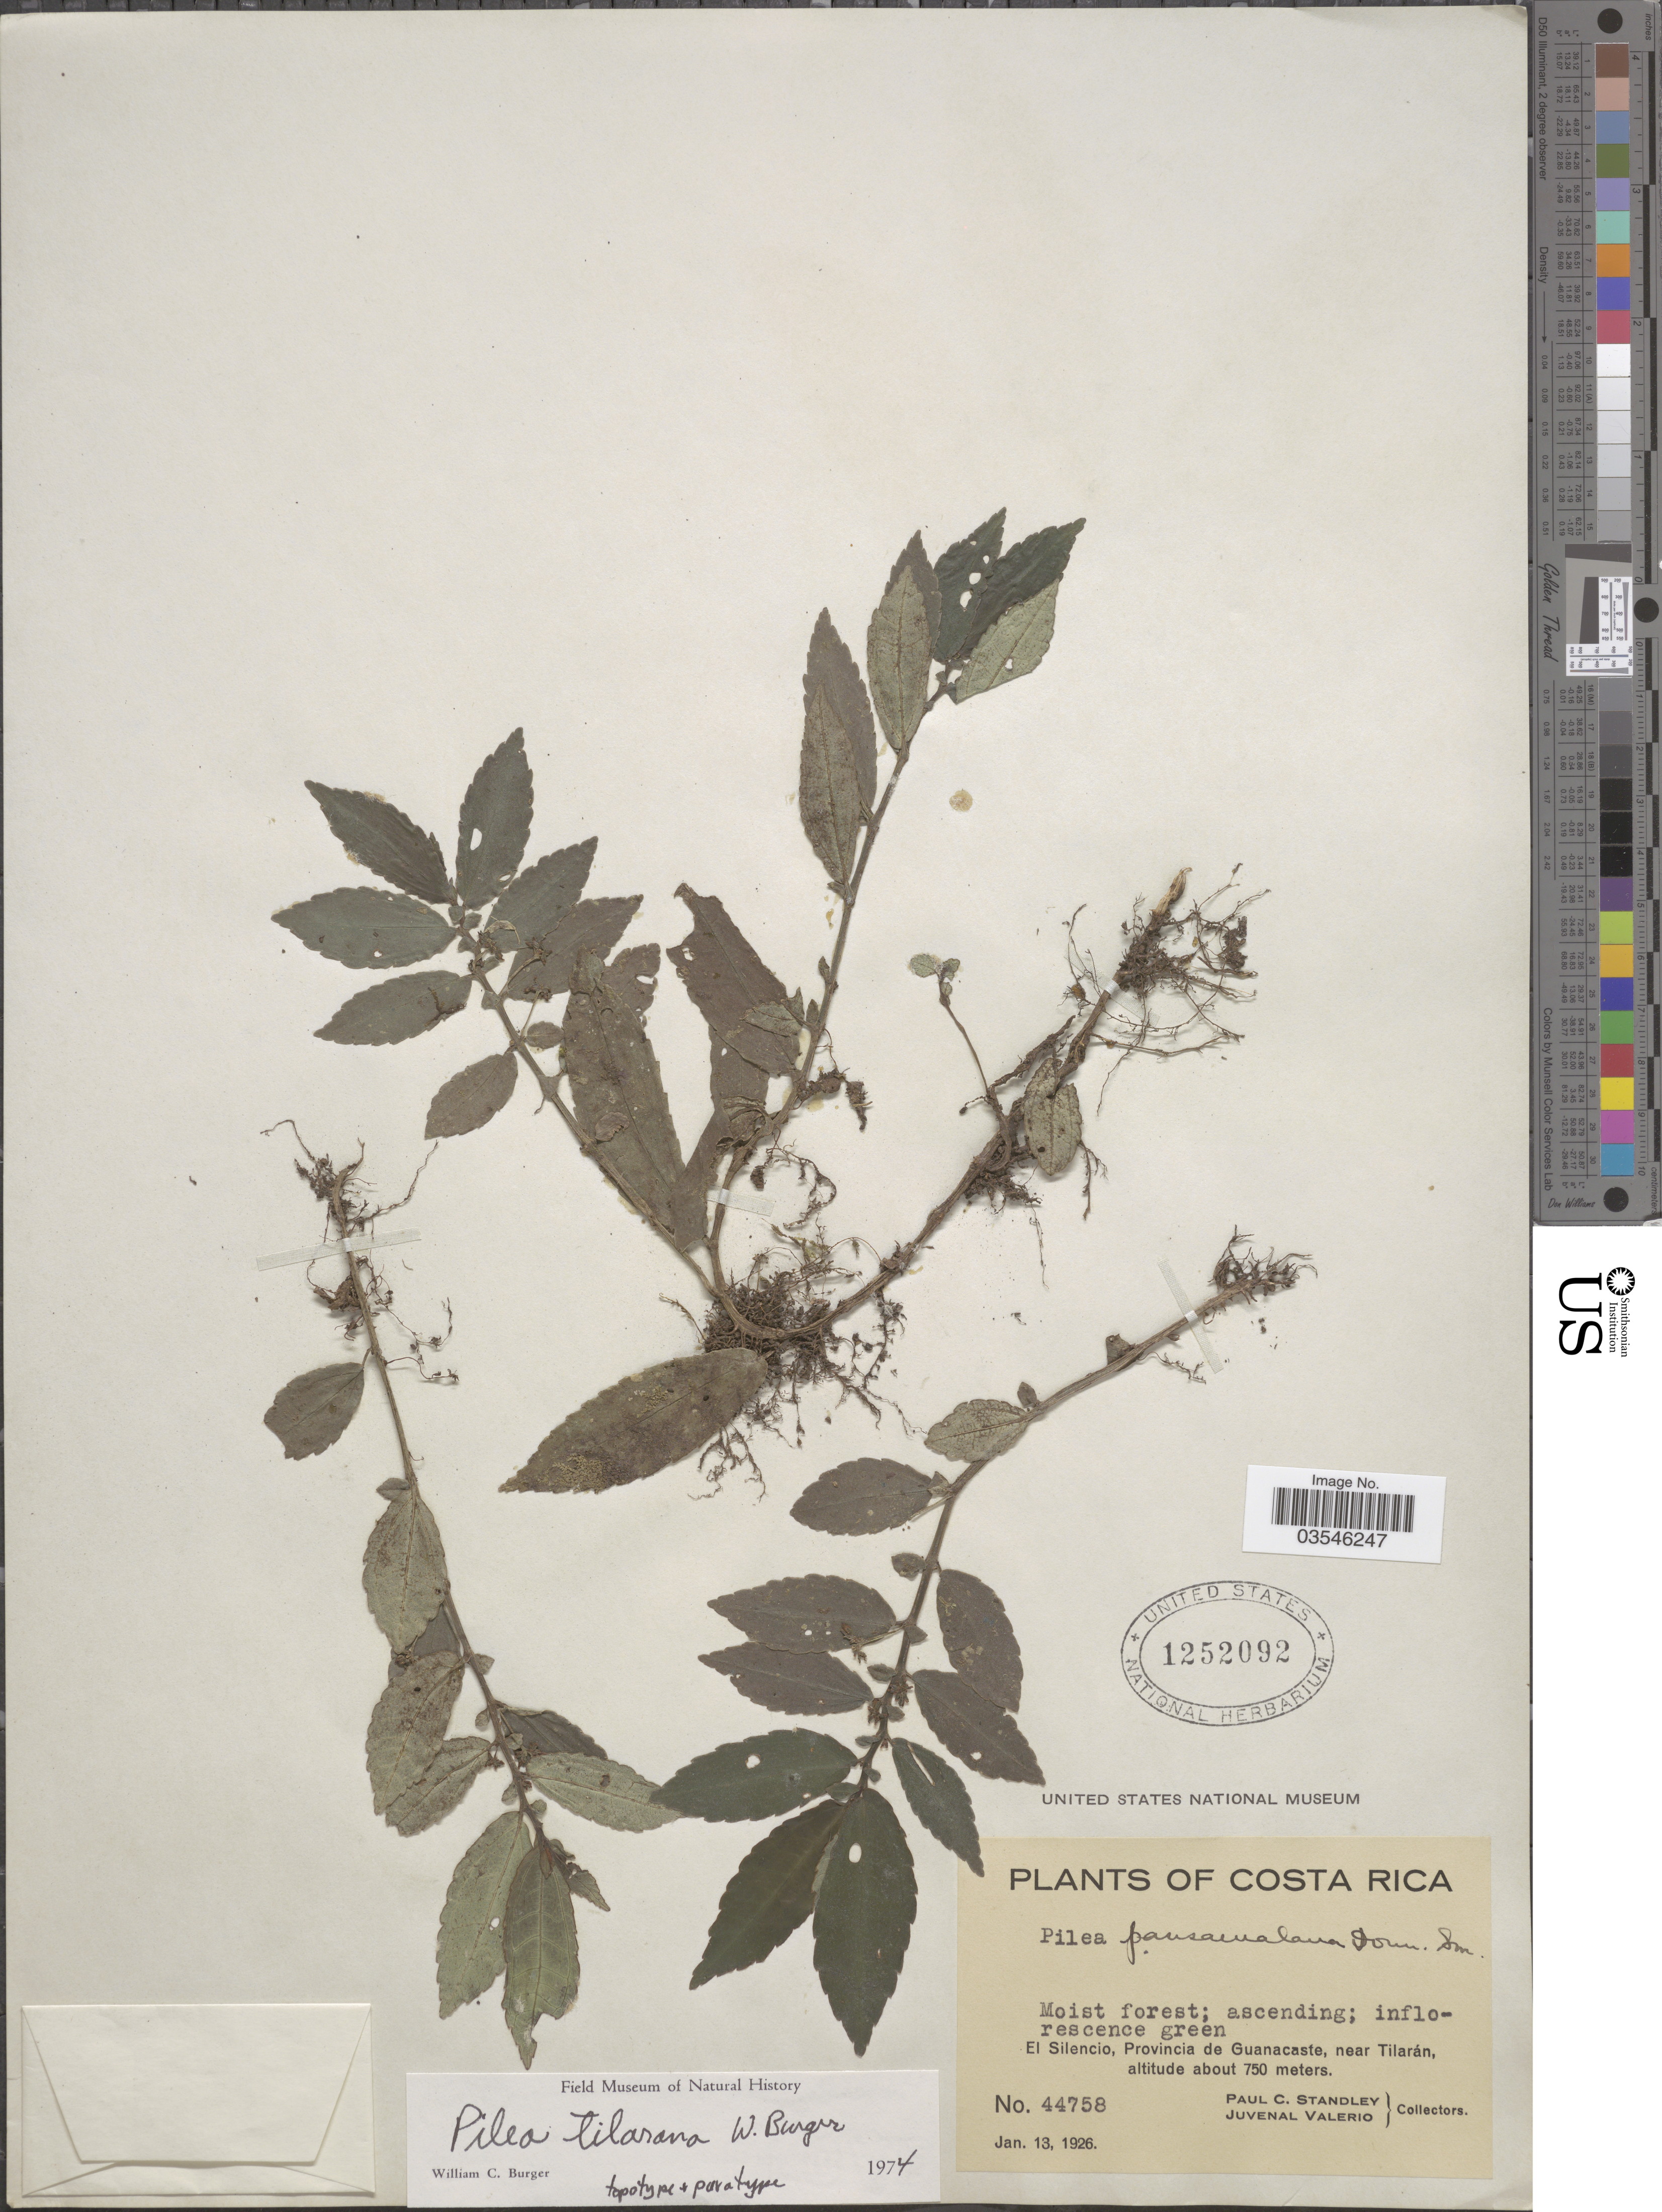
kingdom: Plantae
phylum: Tracheophyta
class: Magnoliopsida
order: Rosales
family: Urticaceae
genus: Pilea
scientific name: Pilea tilarana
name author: W.C. Burger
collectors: P. C. Standley & J. Valerio R.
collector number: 44758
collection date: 1926-01-13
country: Costa Rica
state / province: Guanacaste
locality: El Silencio, Provincia de Guanacaste, near Tilarán.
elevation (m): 750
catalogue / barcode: US 1252092